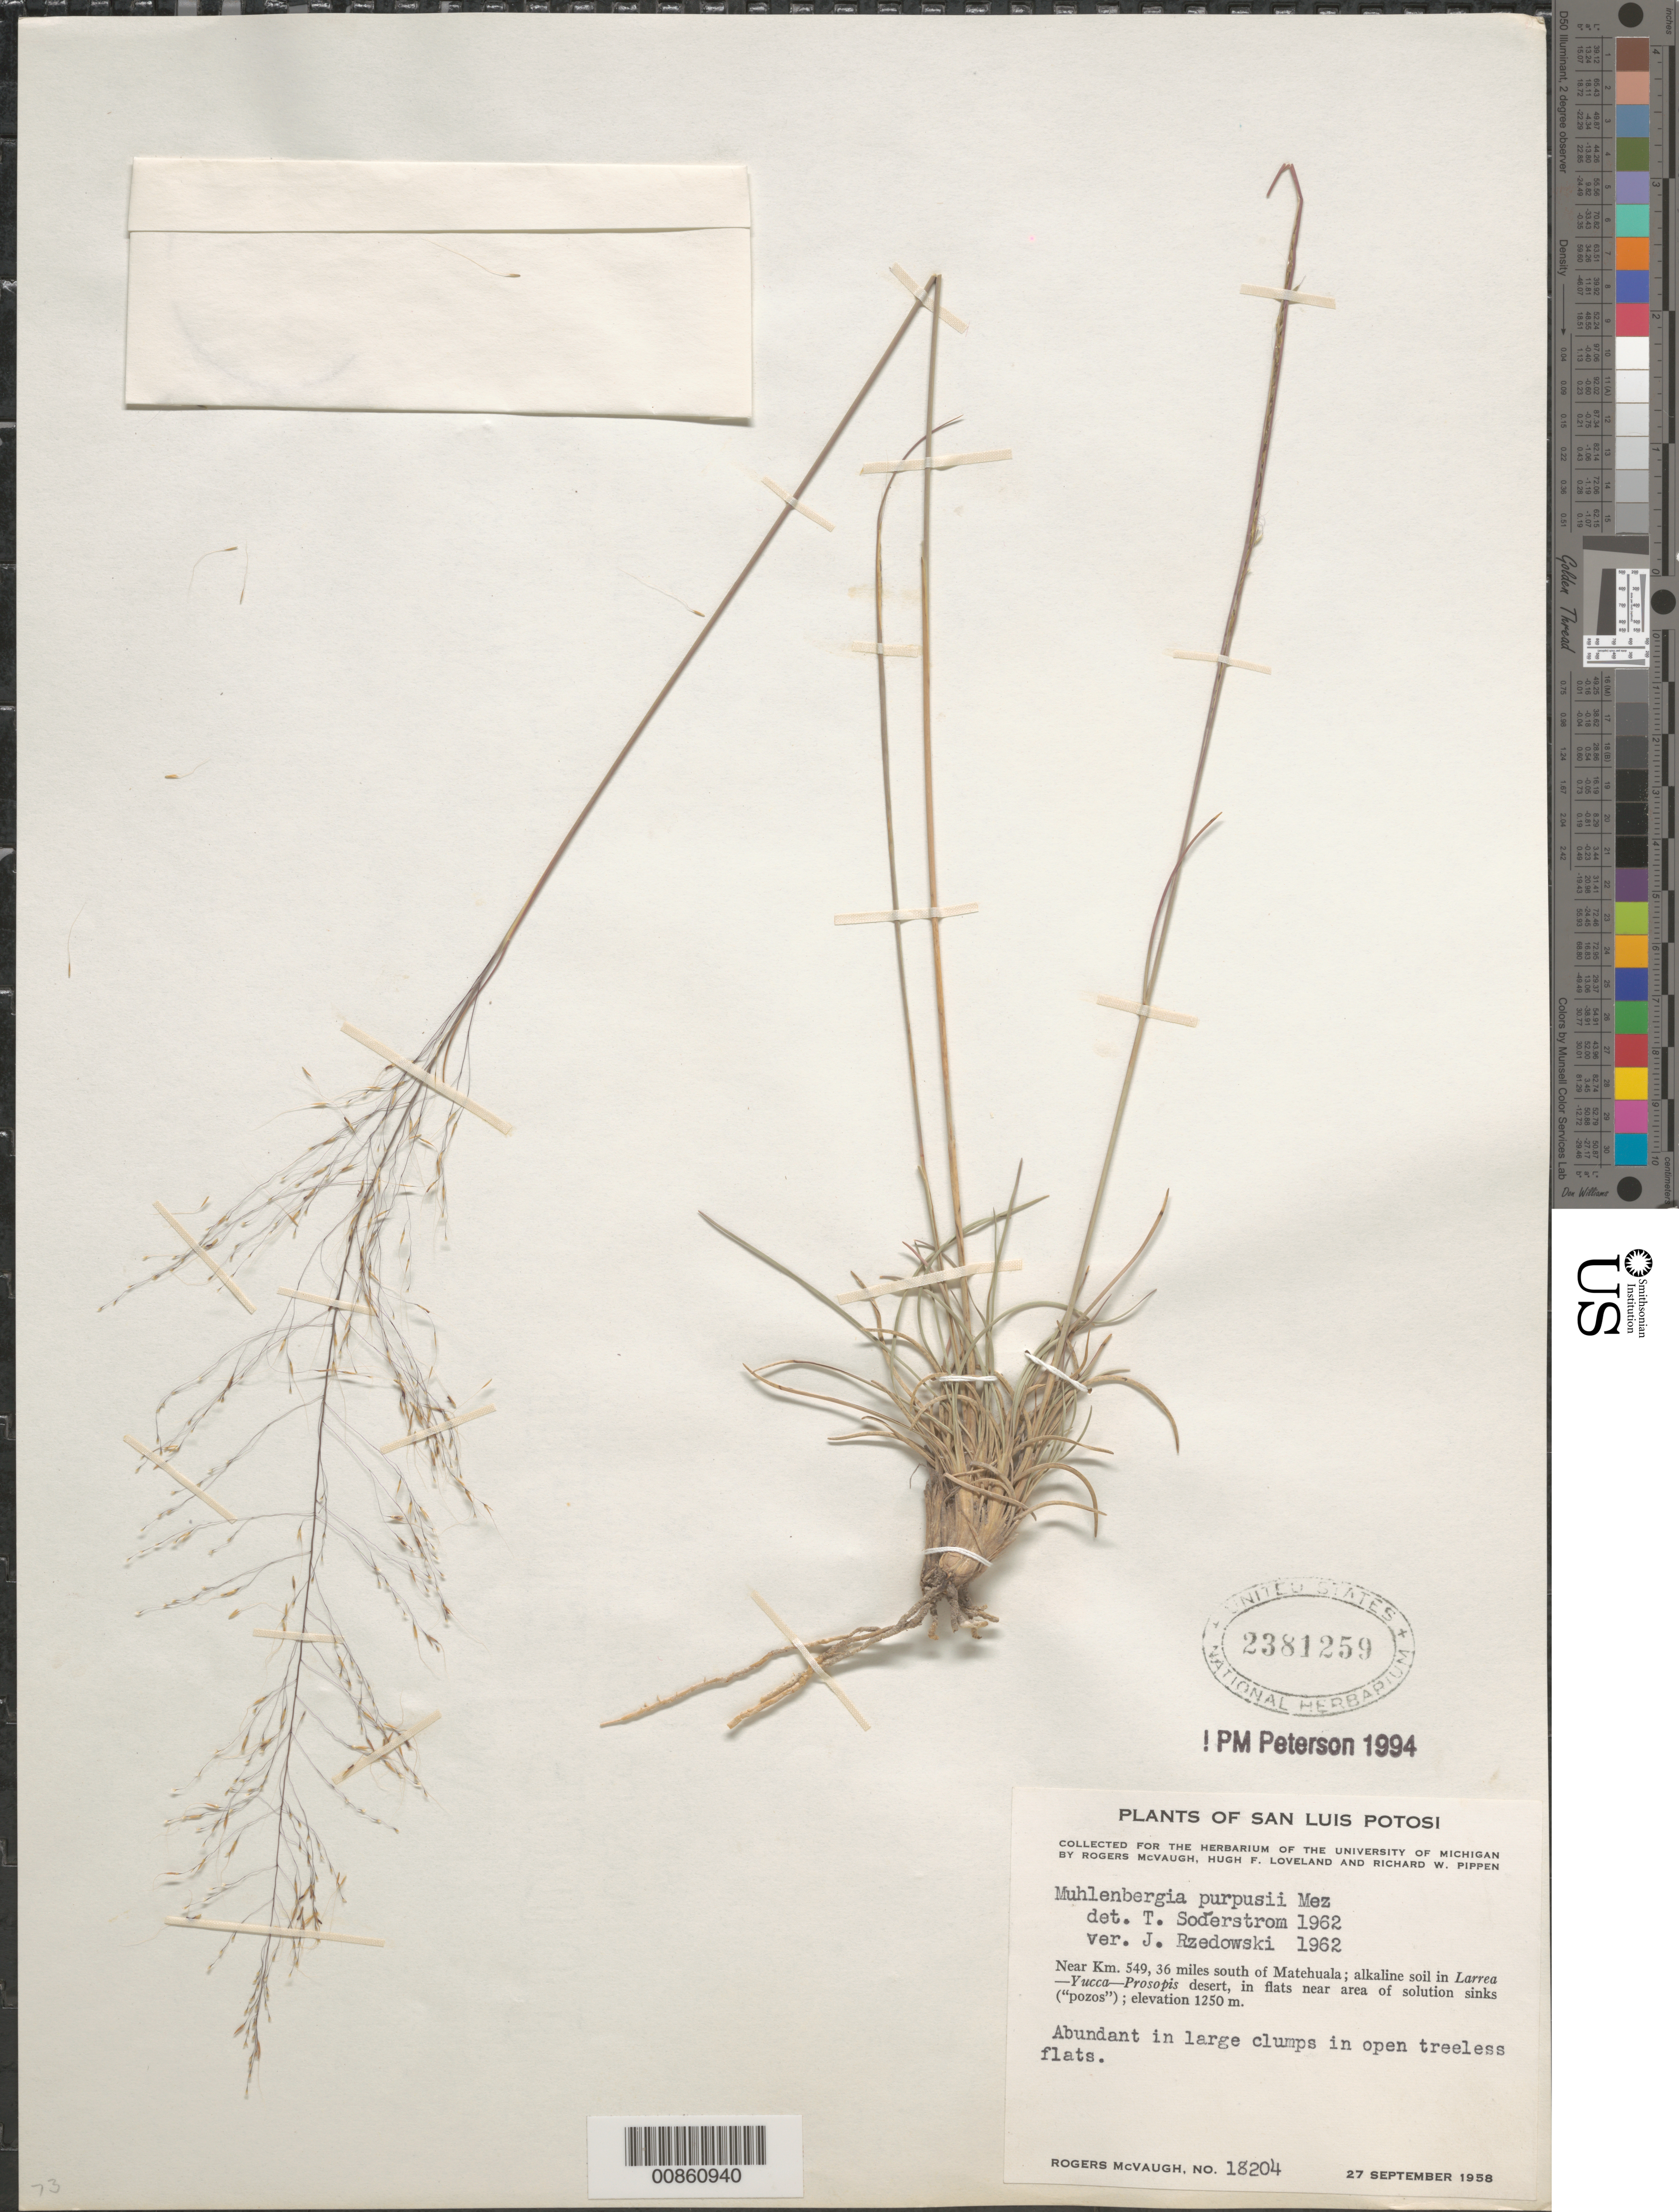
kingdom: Plantae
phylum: Tracheophyta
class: Liliopsida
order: Poales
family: Poaceae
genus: Muhlenbergia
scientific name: Muhlenbergia purpusii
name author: Mez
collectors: R. McVaugh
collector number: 18204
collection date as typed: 1958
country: Mexico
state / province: San Luis Potosi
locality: Near km 549, 36 mi S of Matehuala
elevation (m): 1250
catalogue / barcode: US 2381259